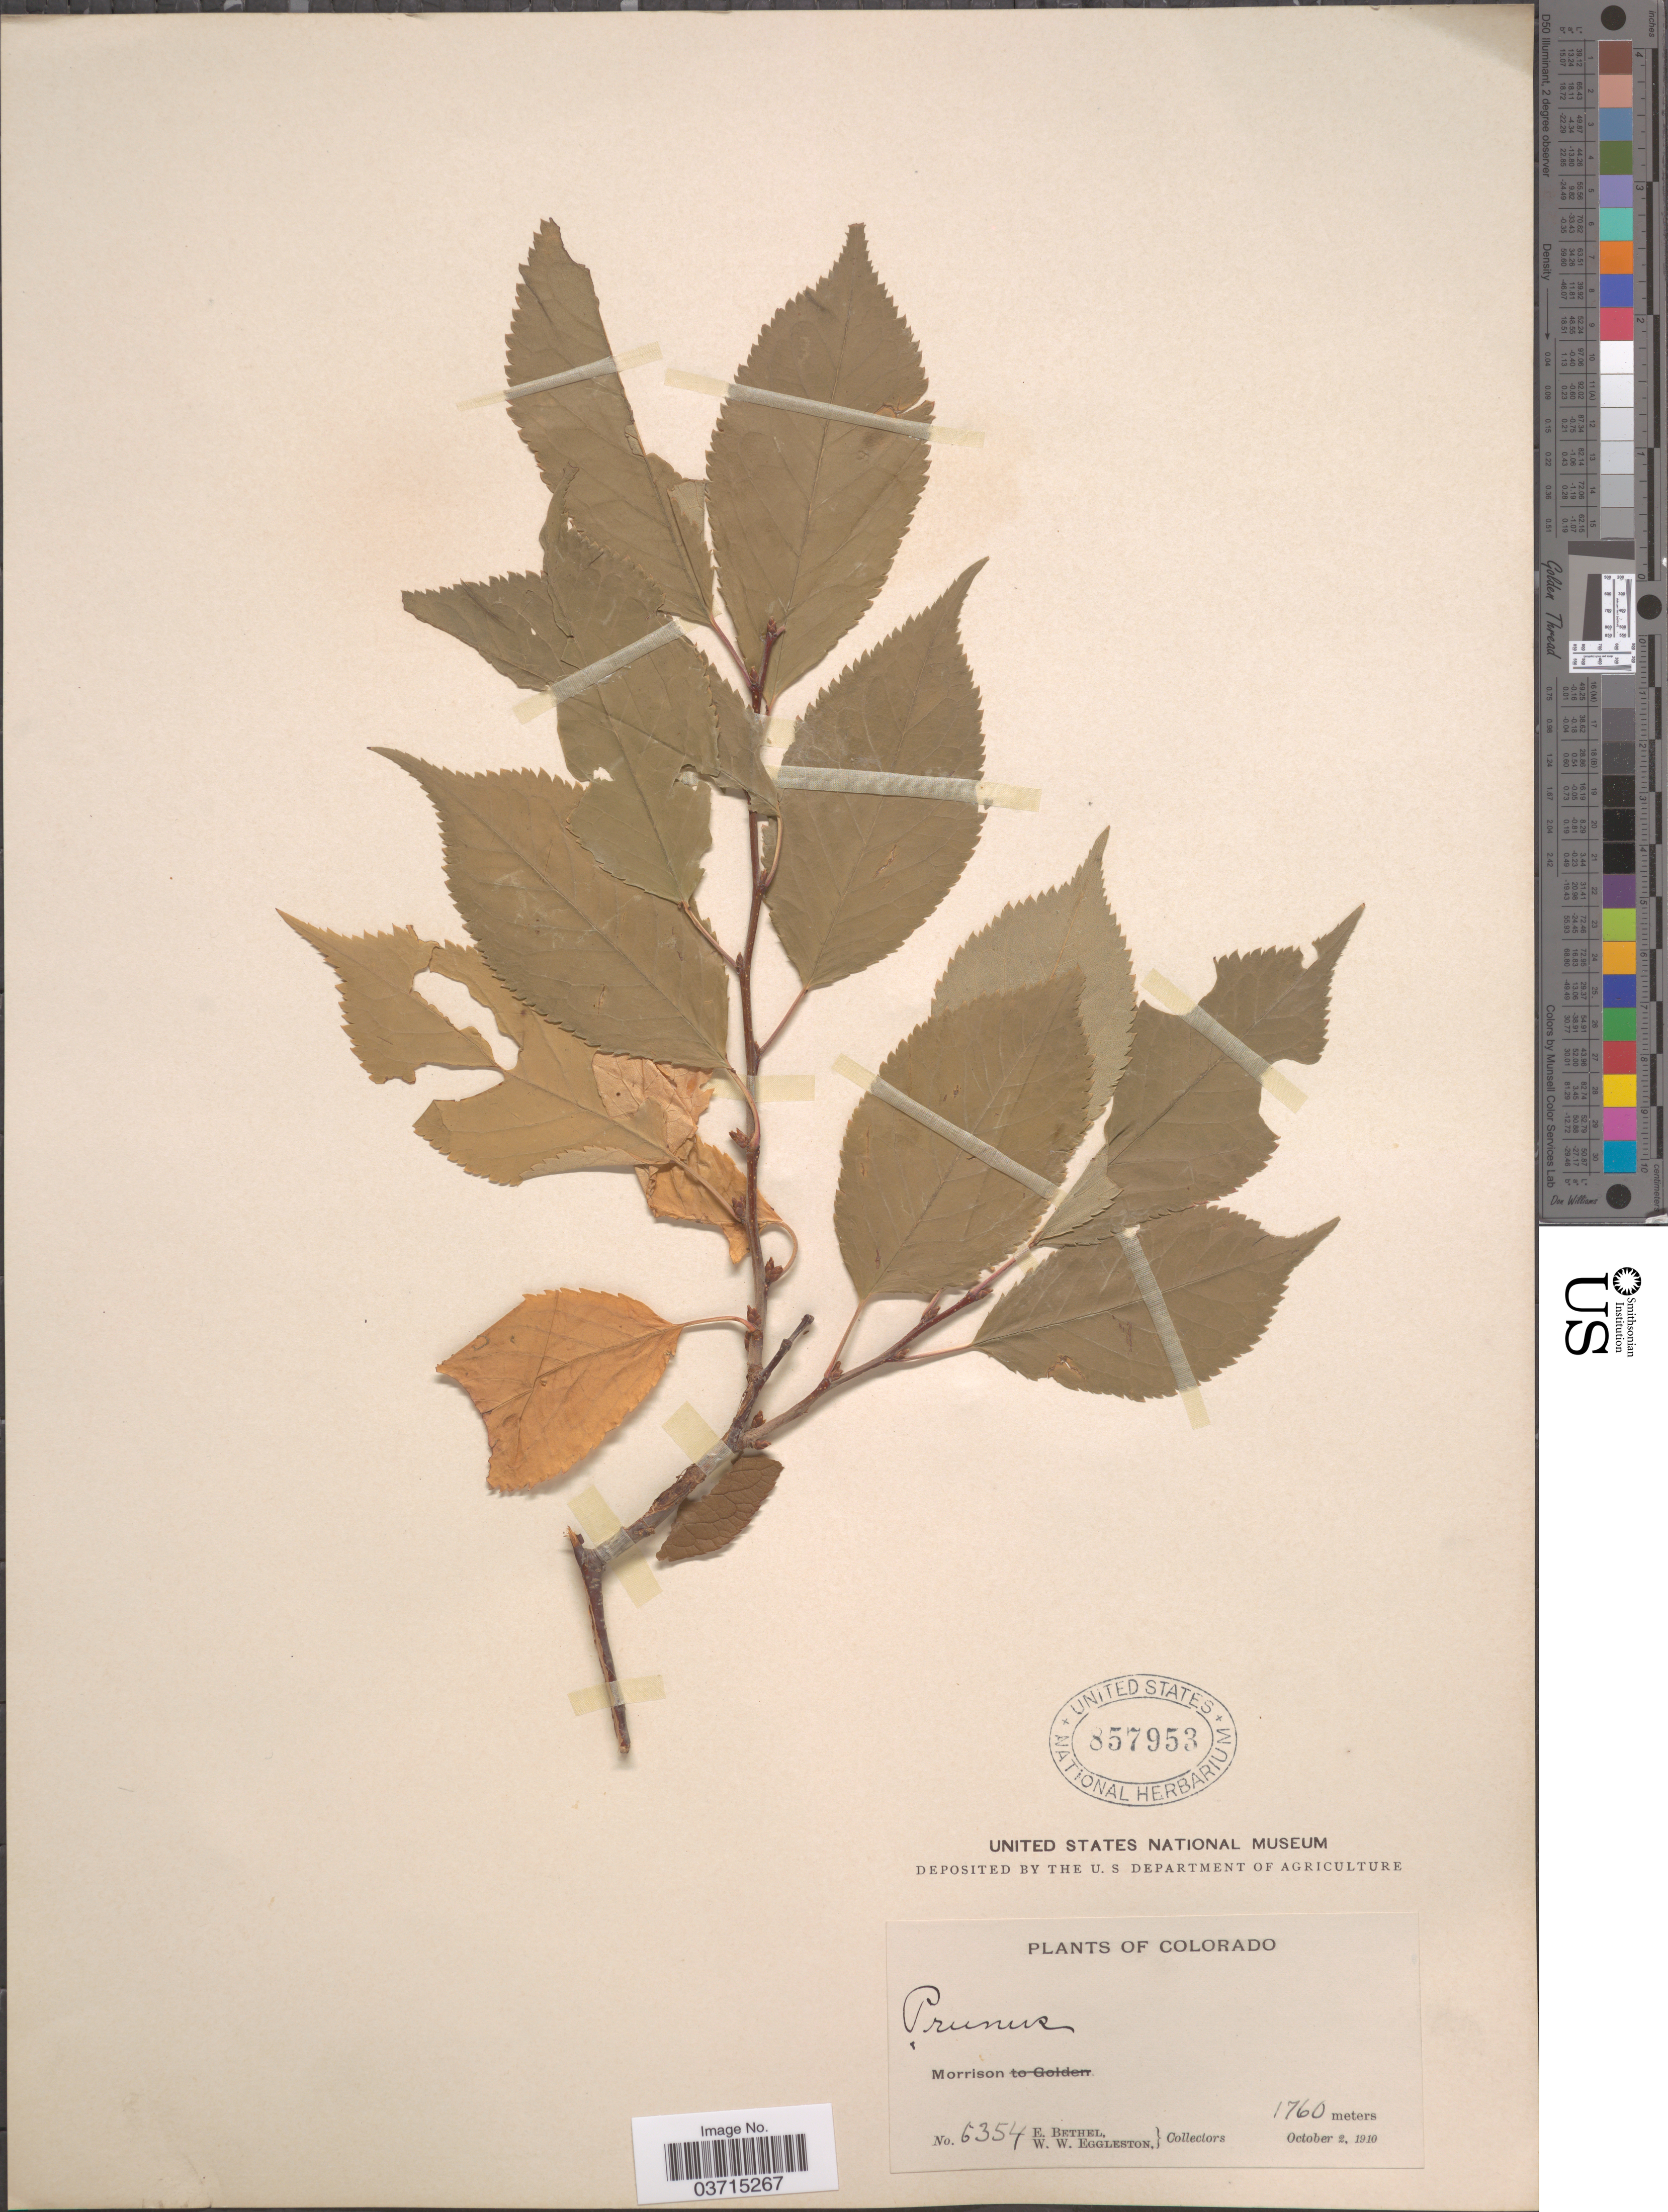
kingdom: Plantae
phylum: Tracheophyta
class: Magnoliopsida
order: Rosales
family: Rosaceae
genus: Prunus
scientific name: Prunus americana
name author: Marshall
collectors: E. Bethel & W. W. Eggleston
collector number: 6354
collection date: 1910-10-02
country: United States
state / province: Colorado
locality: Morrison.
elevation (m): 1760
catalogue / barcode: US 857953